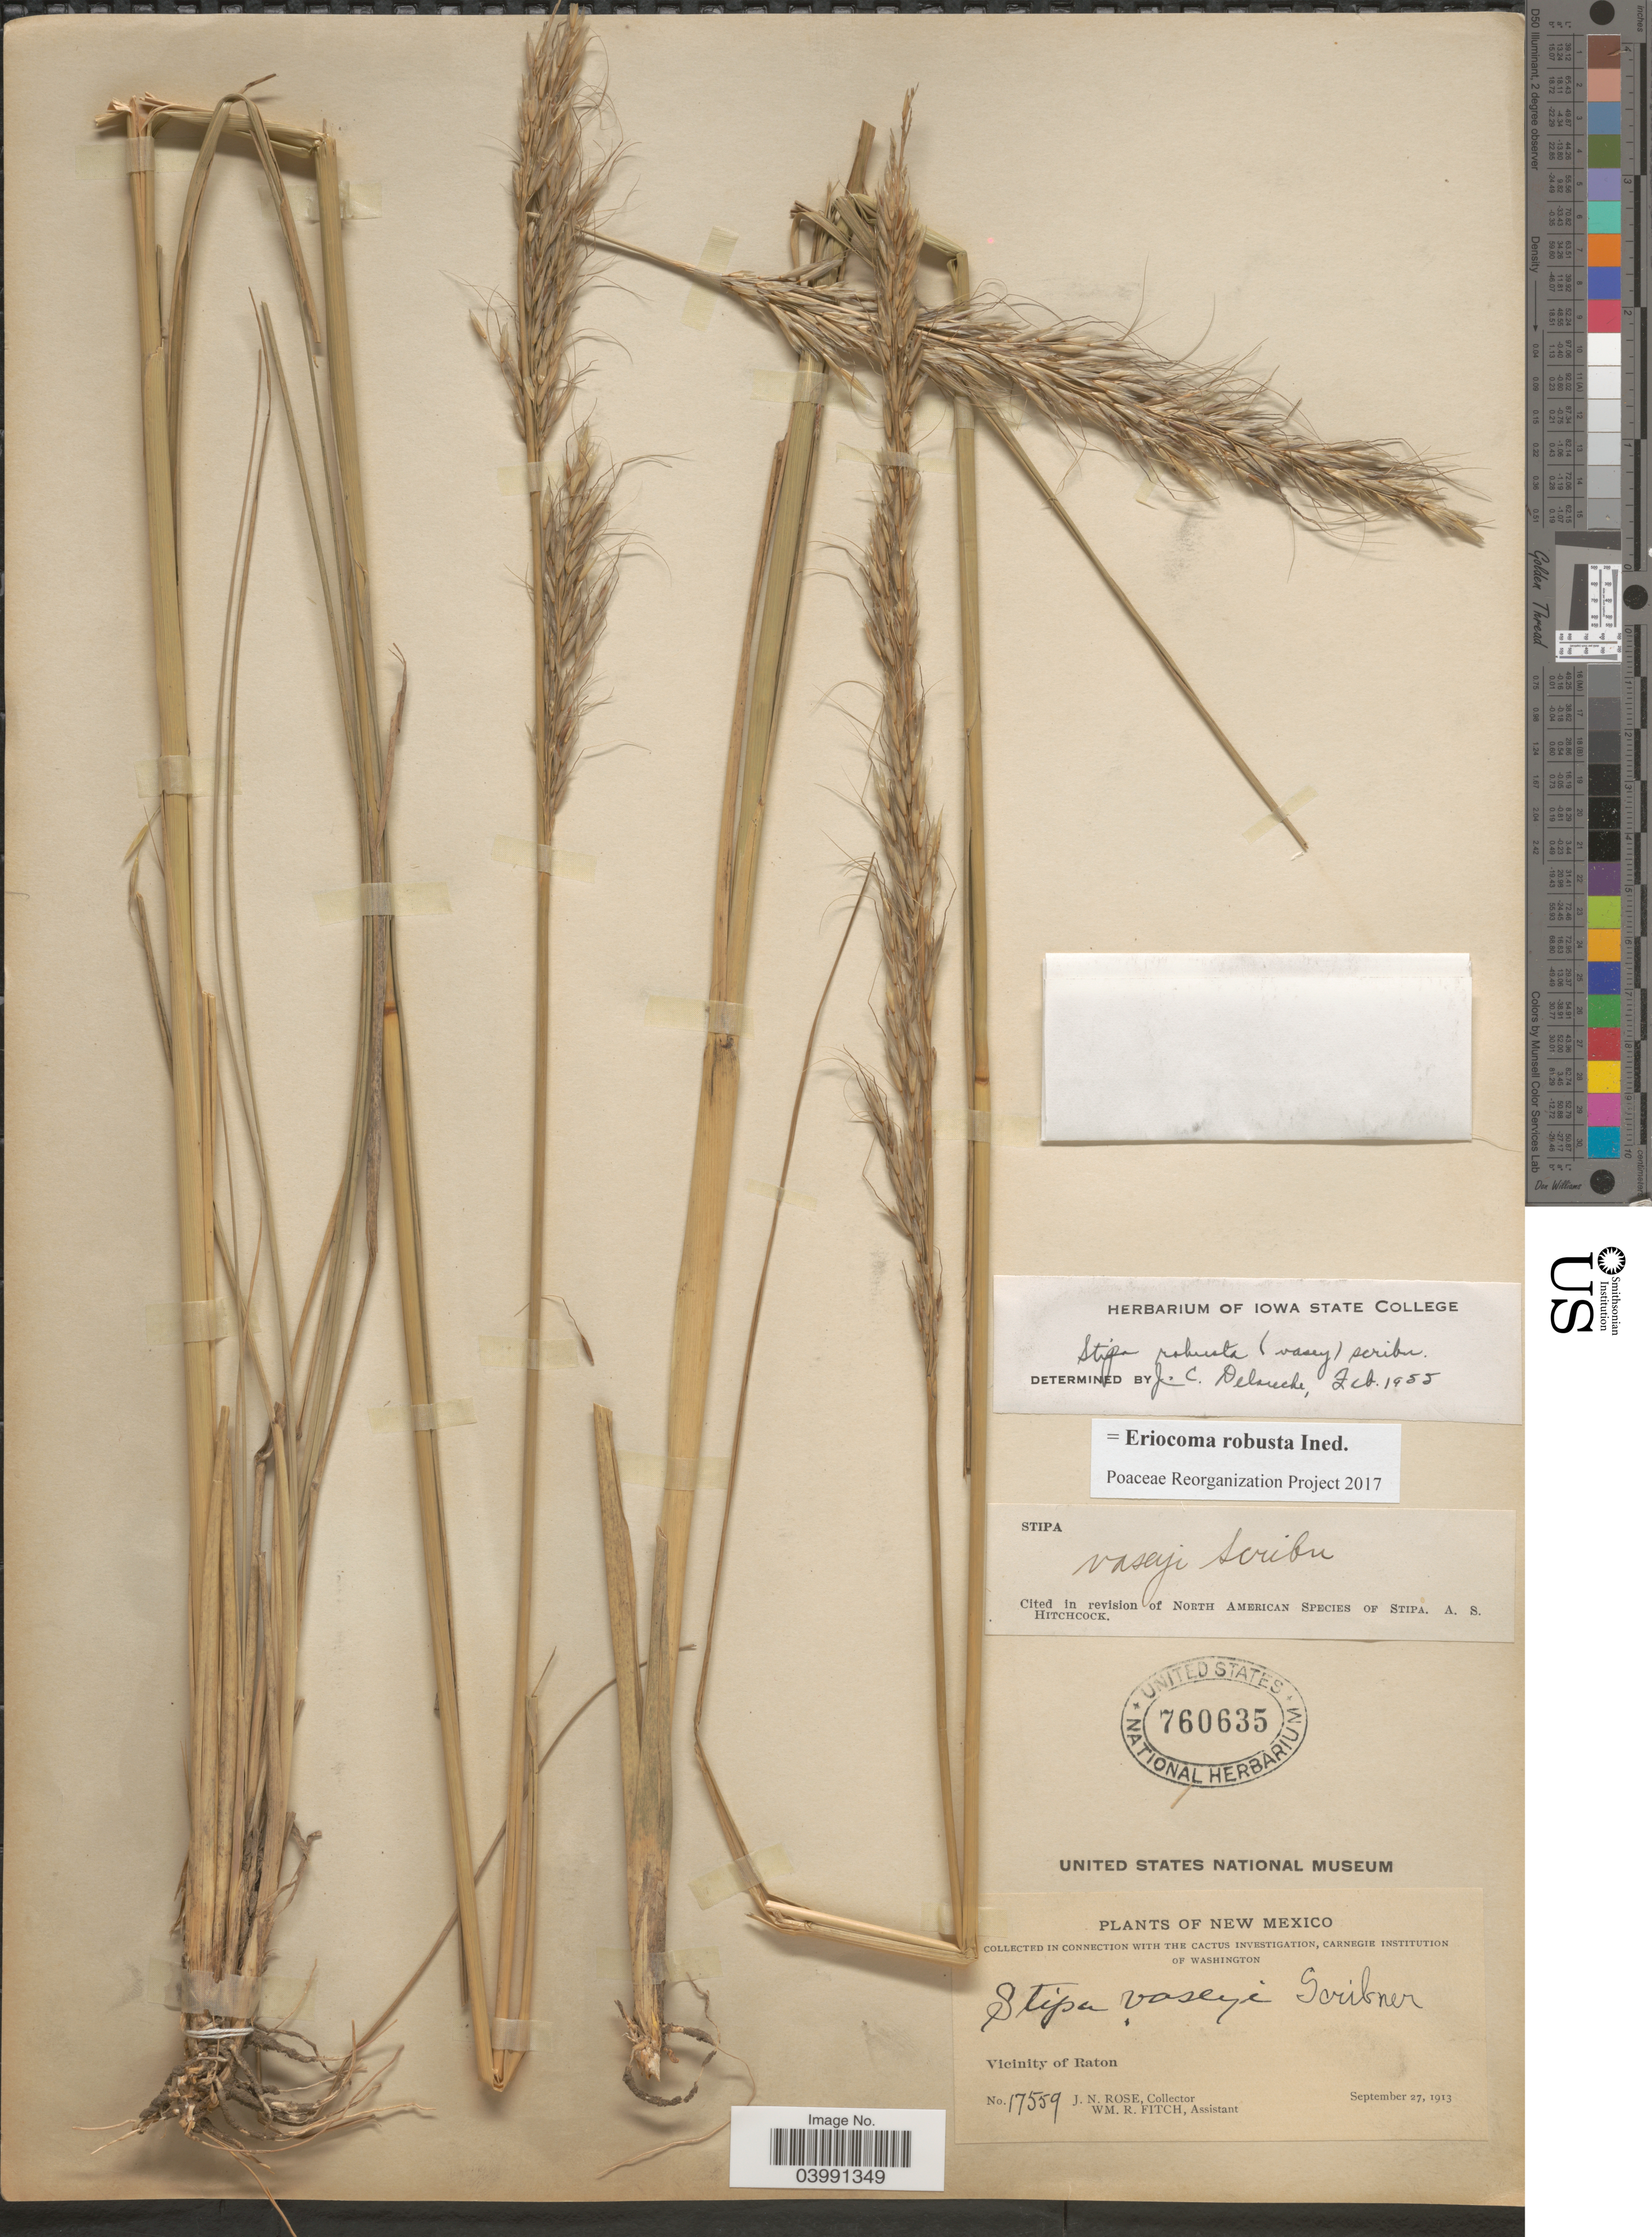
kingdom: Plantae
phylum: Tracheophyta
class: Liliopsida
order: Poales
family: Poaceae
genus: Eriocoma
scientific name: Eriocoma robusta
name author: (Vasey) Romasch.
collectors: J. N. Rose & W. R. Fitch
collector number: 17559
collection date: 1913-09-27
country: United States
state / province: New Mexico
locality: Vicinity of Raton.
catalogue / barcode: US 760635